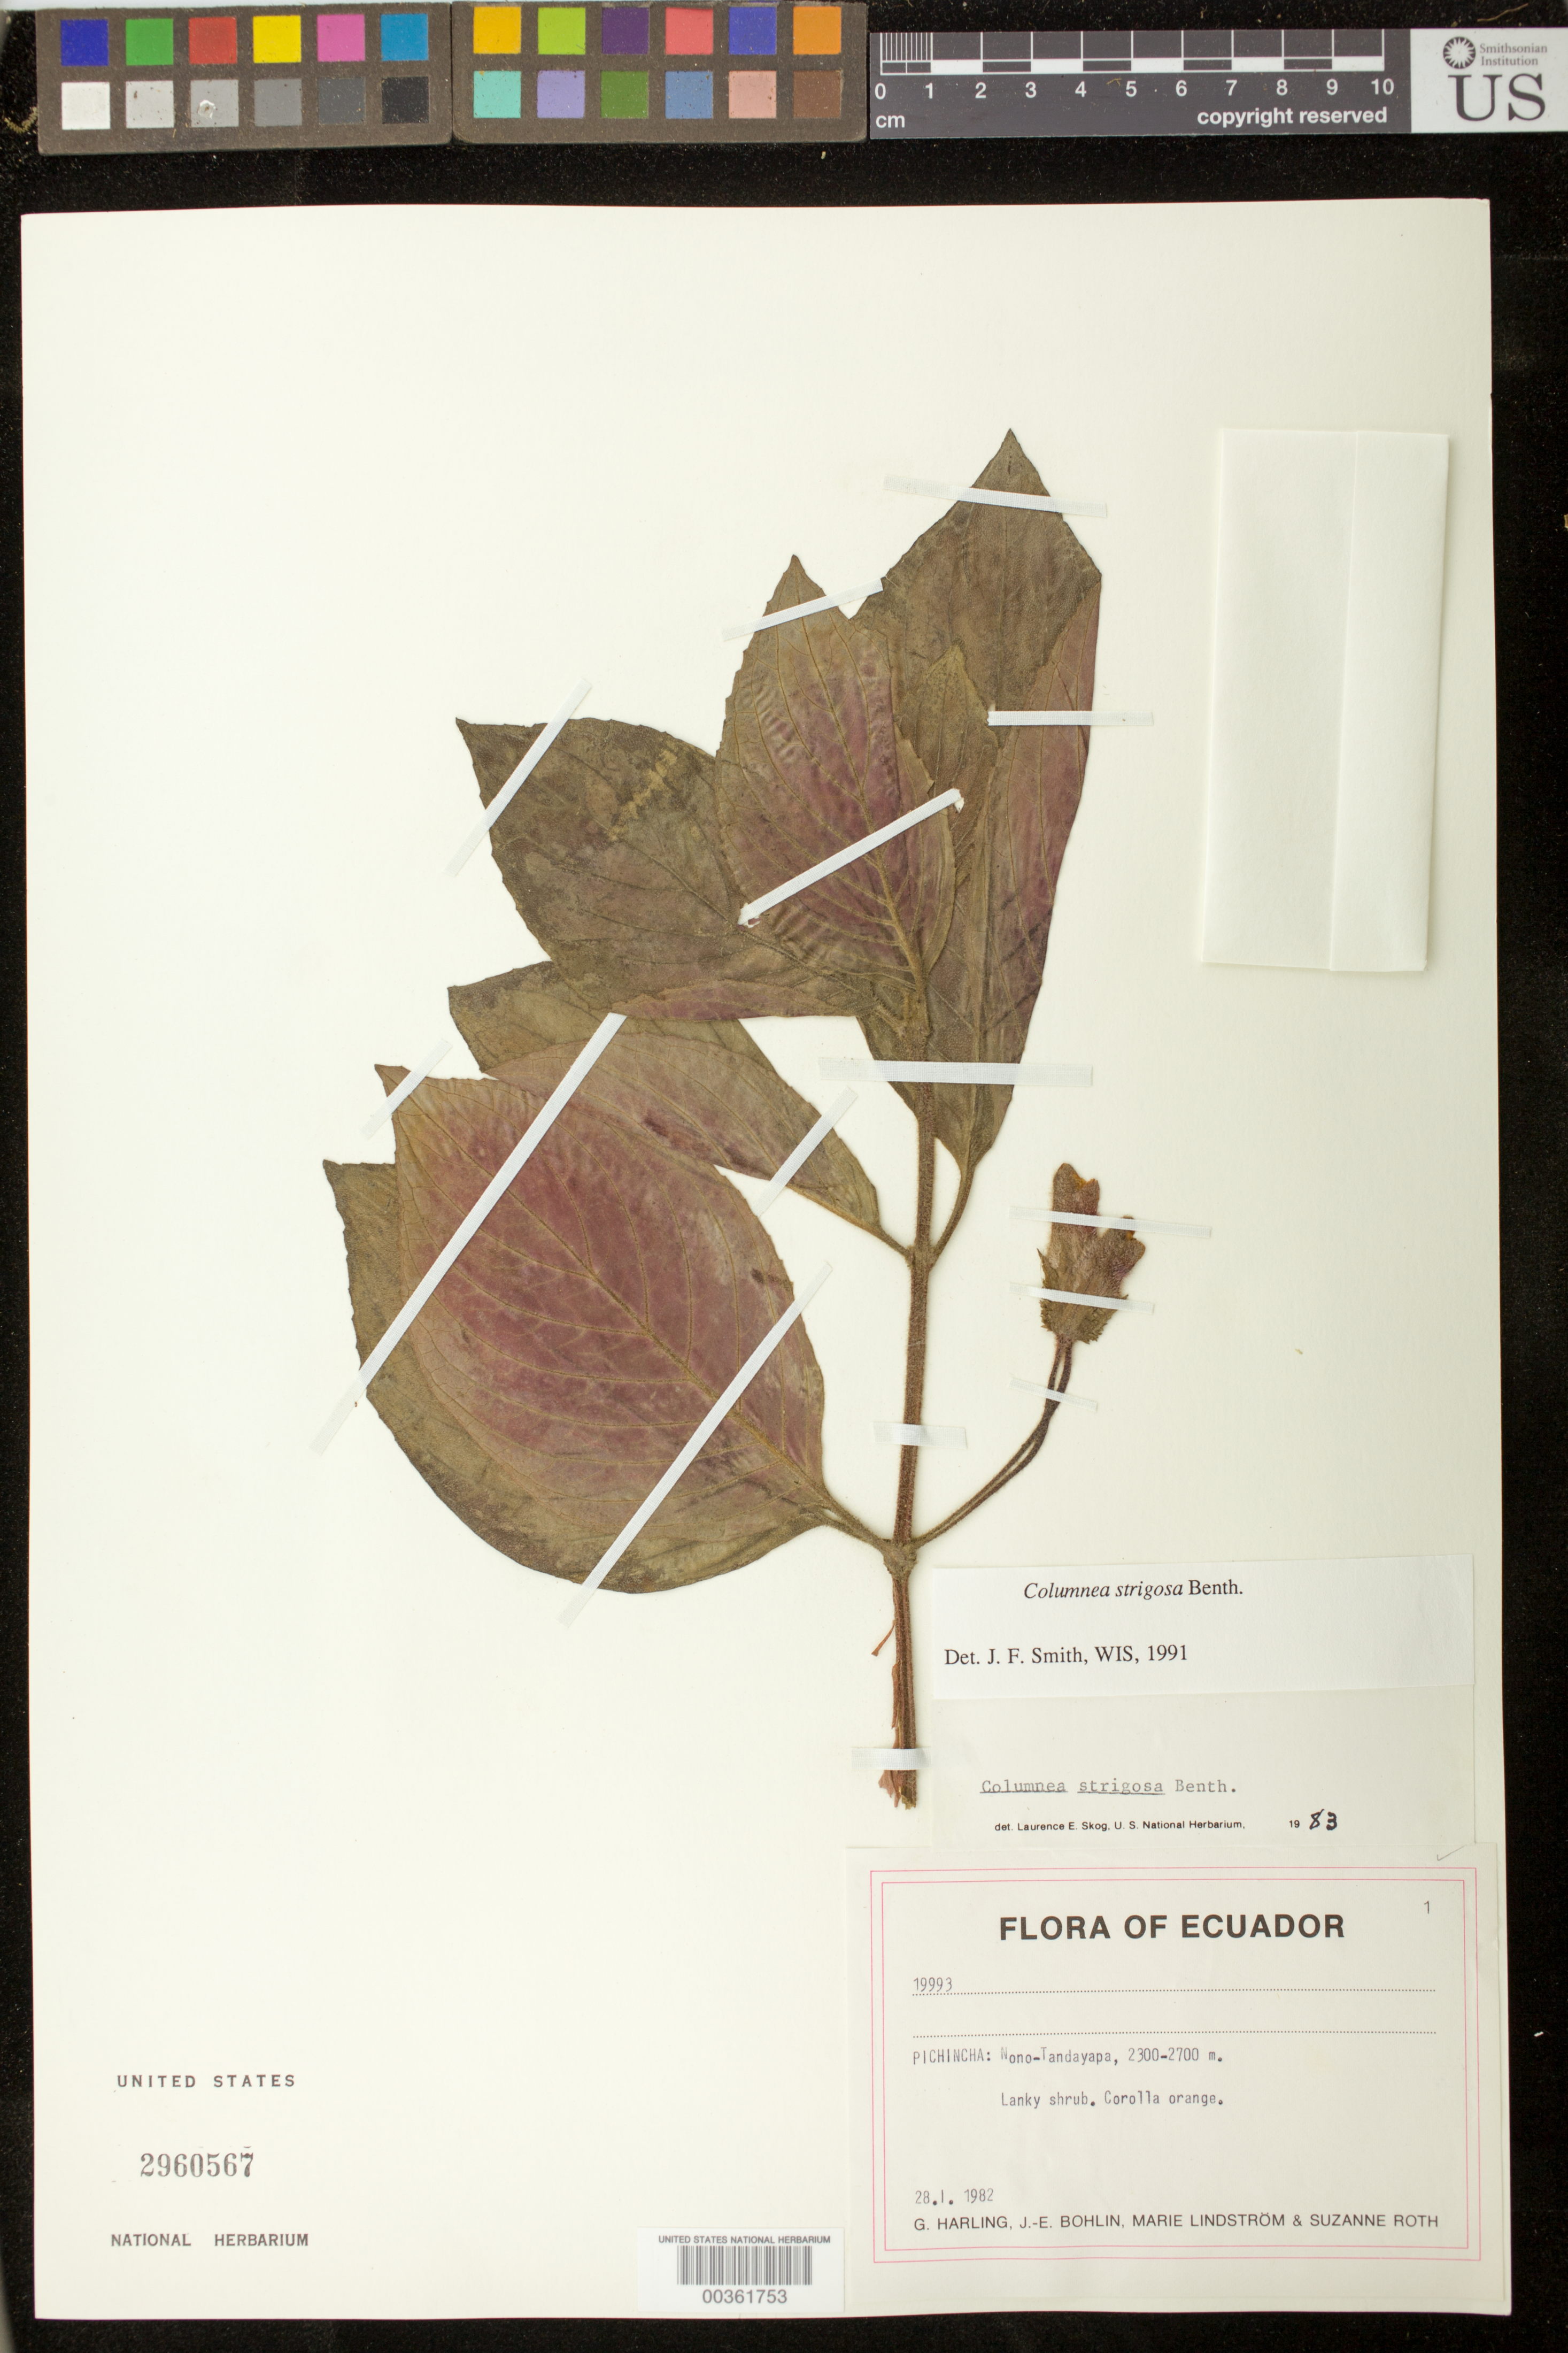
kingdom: Plantae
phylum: Tracheophyta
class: Magnoliopsida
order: Lamiales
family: Gesneriaceae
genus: Columnea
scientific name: Columnea strigosa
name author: Benth.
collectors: G. Harling, J. Bohlin, M. Lindström & S. Roth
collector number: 19993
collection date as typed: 28 Jan 1982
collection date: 1982-01-28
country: Ecuador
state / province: Pichincha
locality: Nono - Tandayapa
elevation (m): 2300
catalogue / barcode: US 2960567